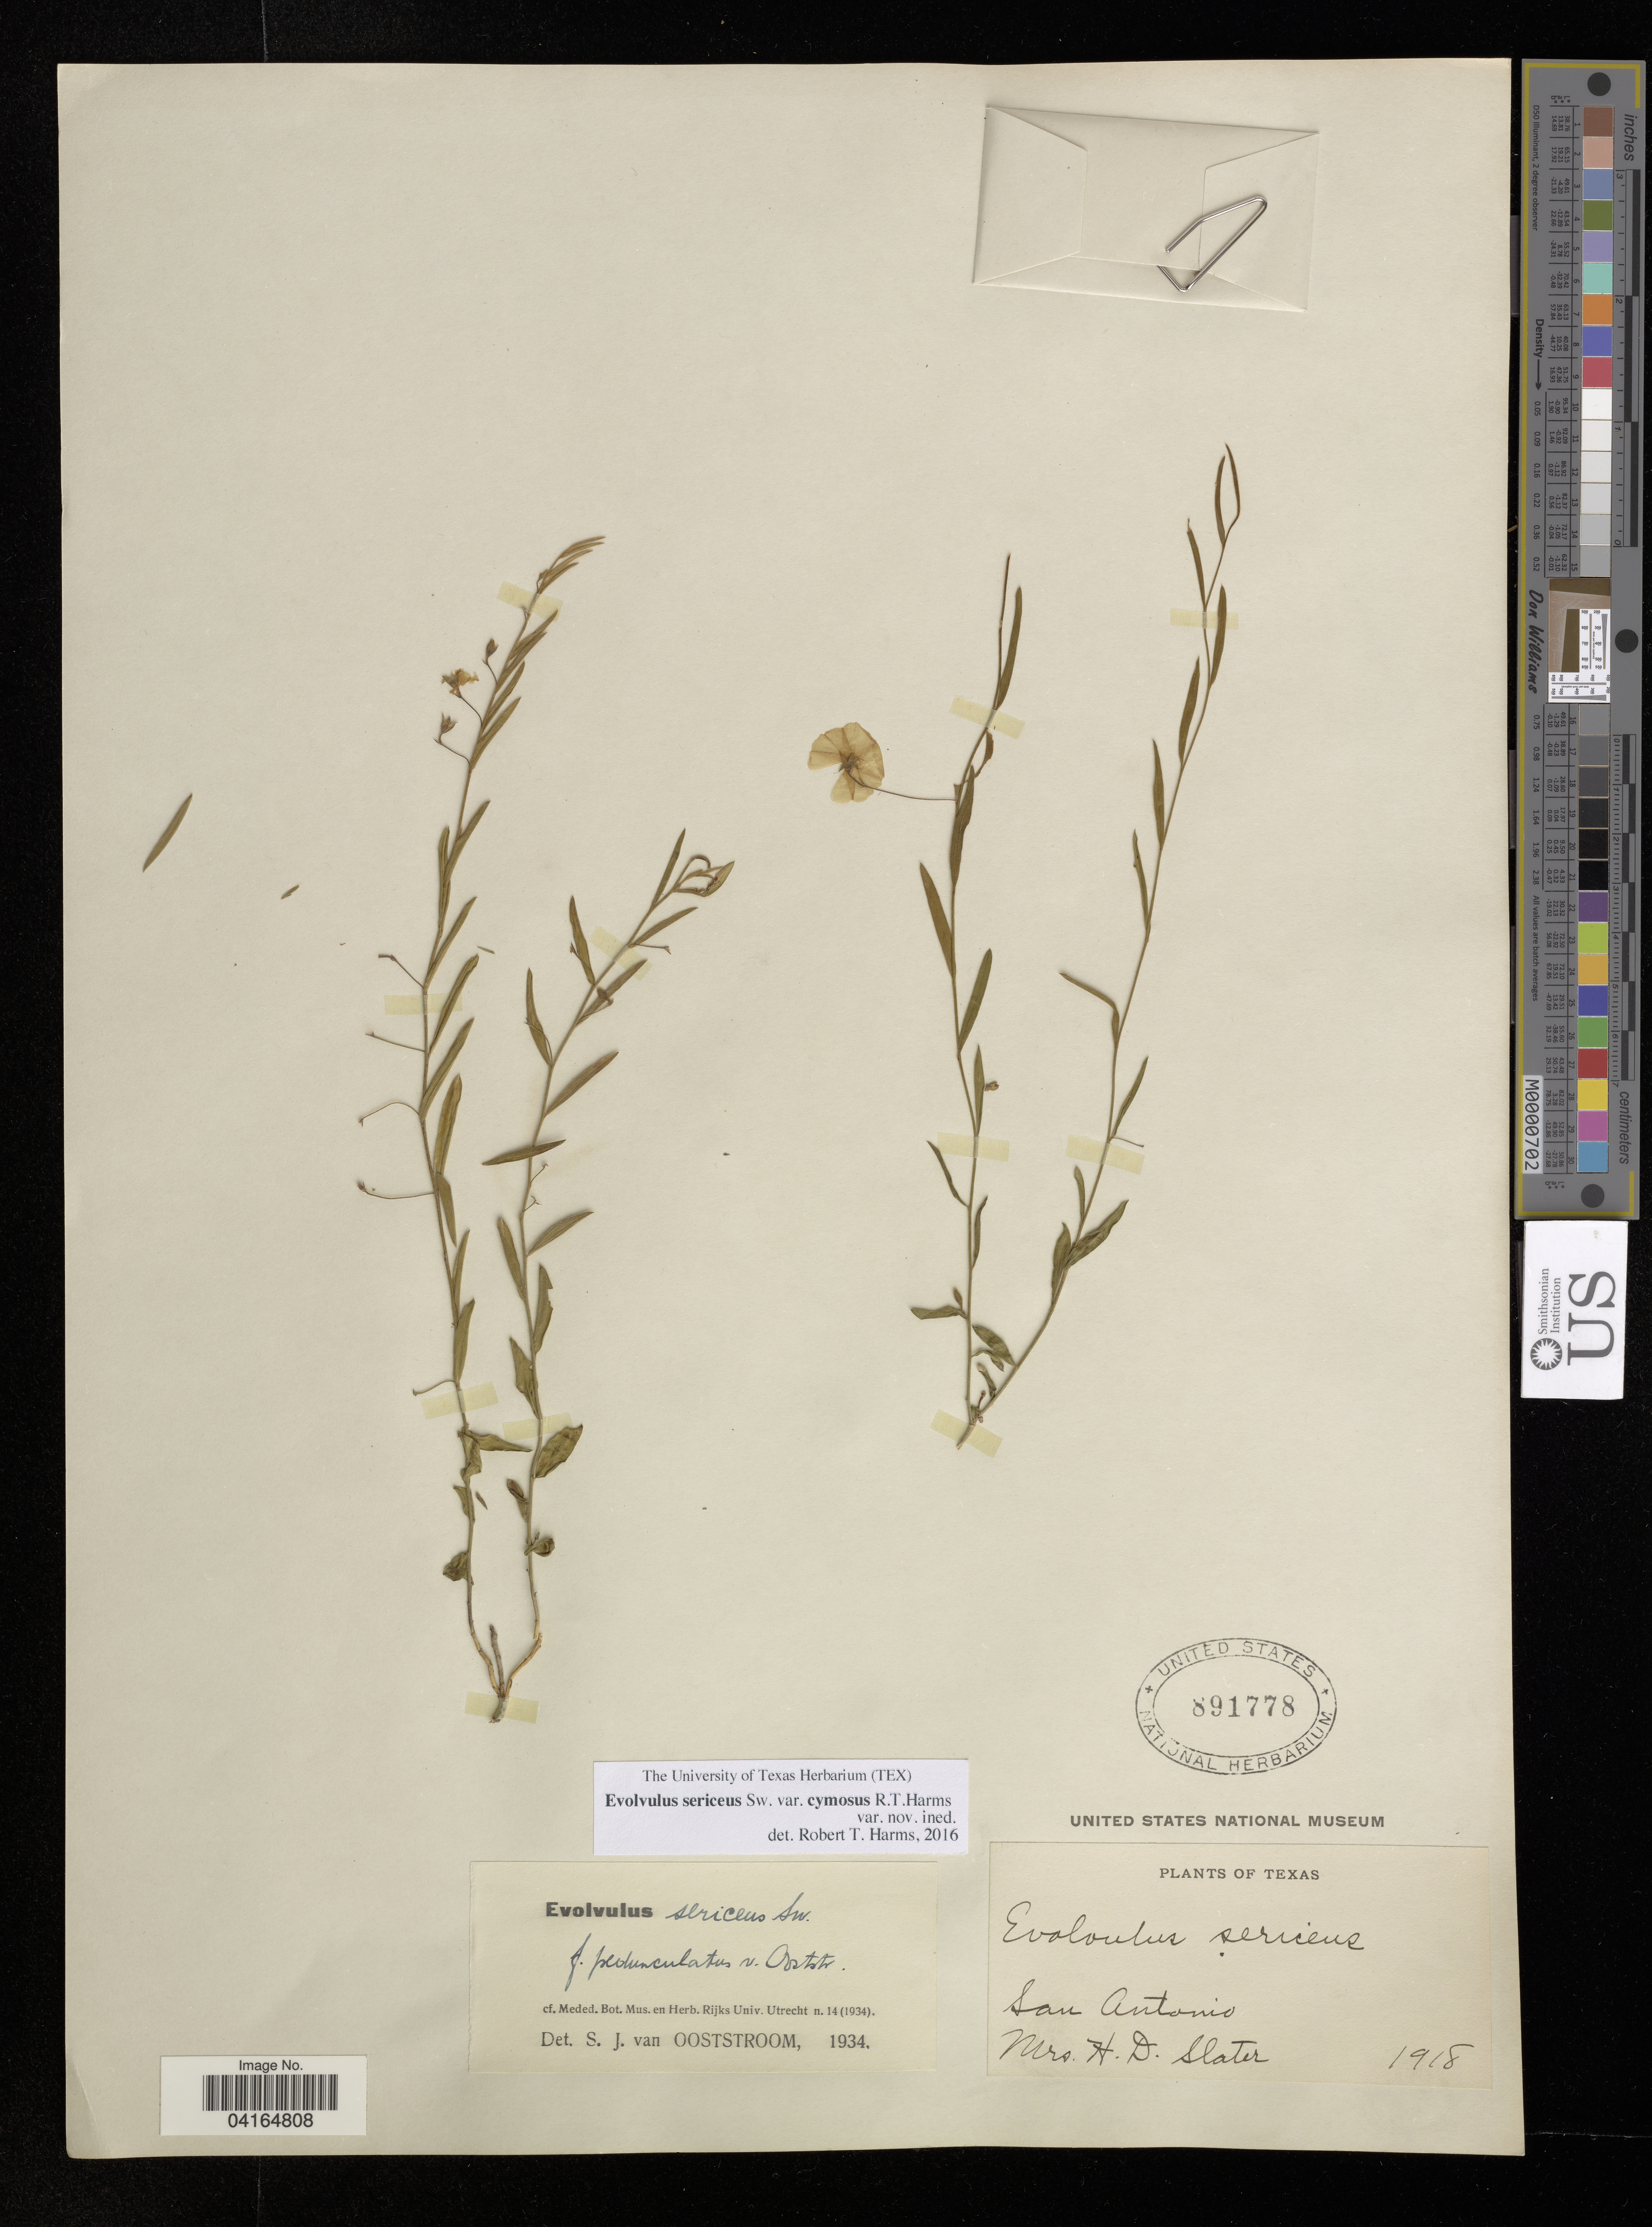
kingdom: Plantae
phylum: Tracheophyta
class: Magnoliopsida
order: Solanales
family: Convolvulaceae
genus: Evolvulus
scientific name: Evolvulus sericeus var. cymosus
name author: R.T. Harms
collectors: H. Slater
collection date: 1918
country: United States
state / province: Texas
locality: San Antonio.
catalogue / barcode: US 891778